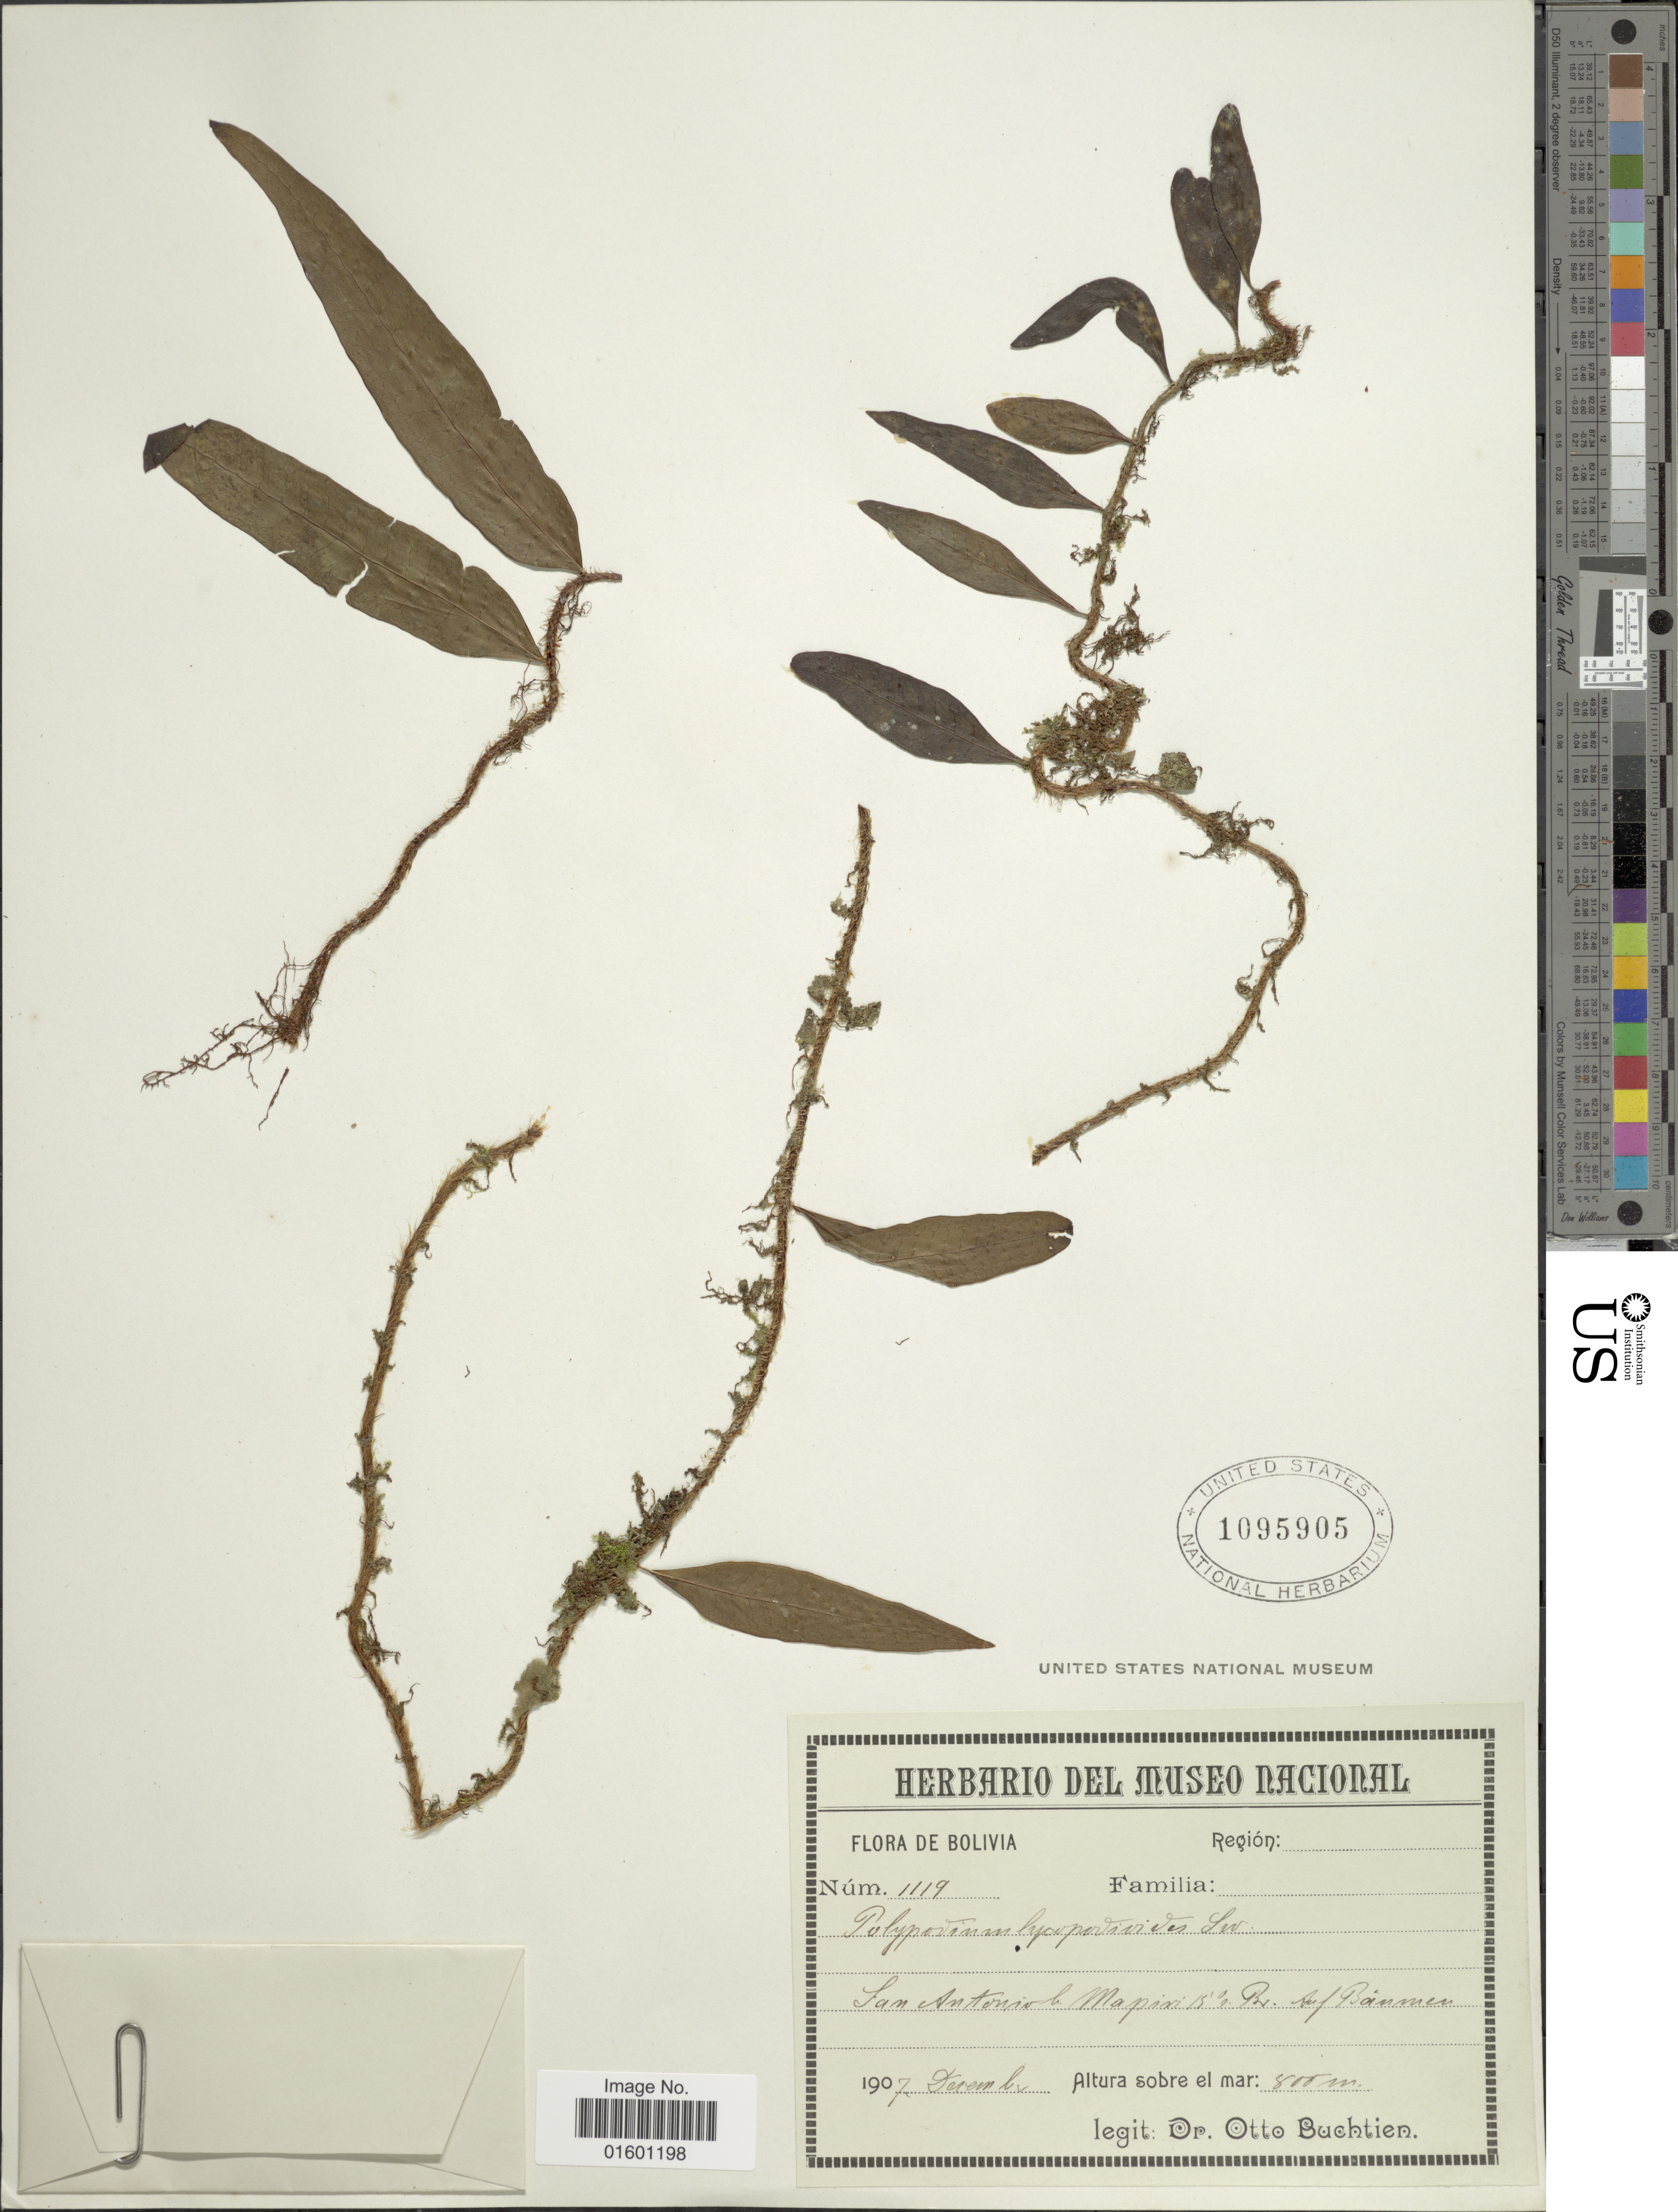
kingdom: Plantae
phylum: Tracheophyta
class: Polypodiopsida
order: Polypodiales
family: Polypodiaceae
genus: Microgramma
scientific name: Microgramma lycopodioides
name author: (L.) Copel.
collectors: O. Buchtien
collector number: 1119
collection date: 1907-12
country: Bolivia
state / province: La Paz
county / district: Mapiri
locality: San Antonio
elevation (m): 800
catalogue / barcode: US 1095905